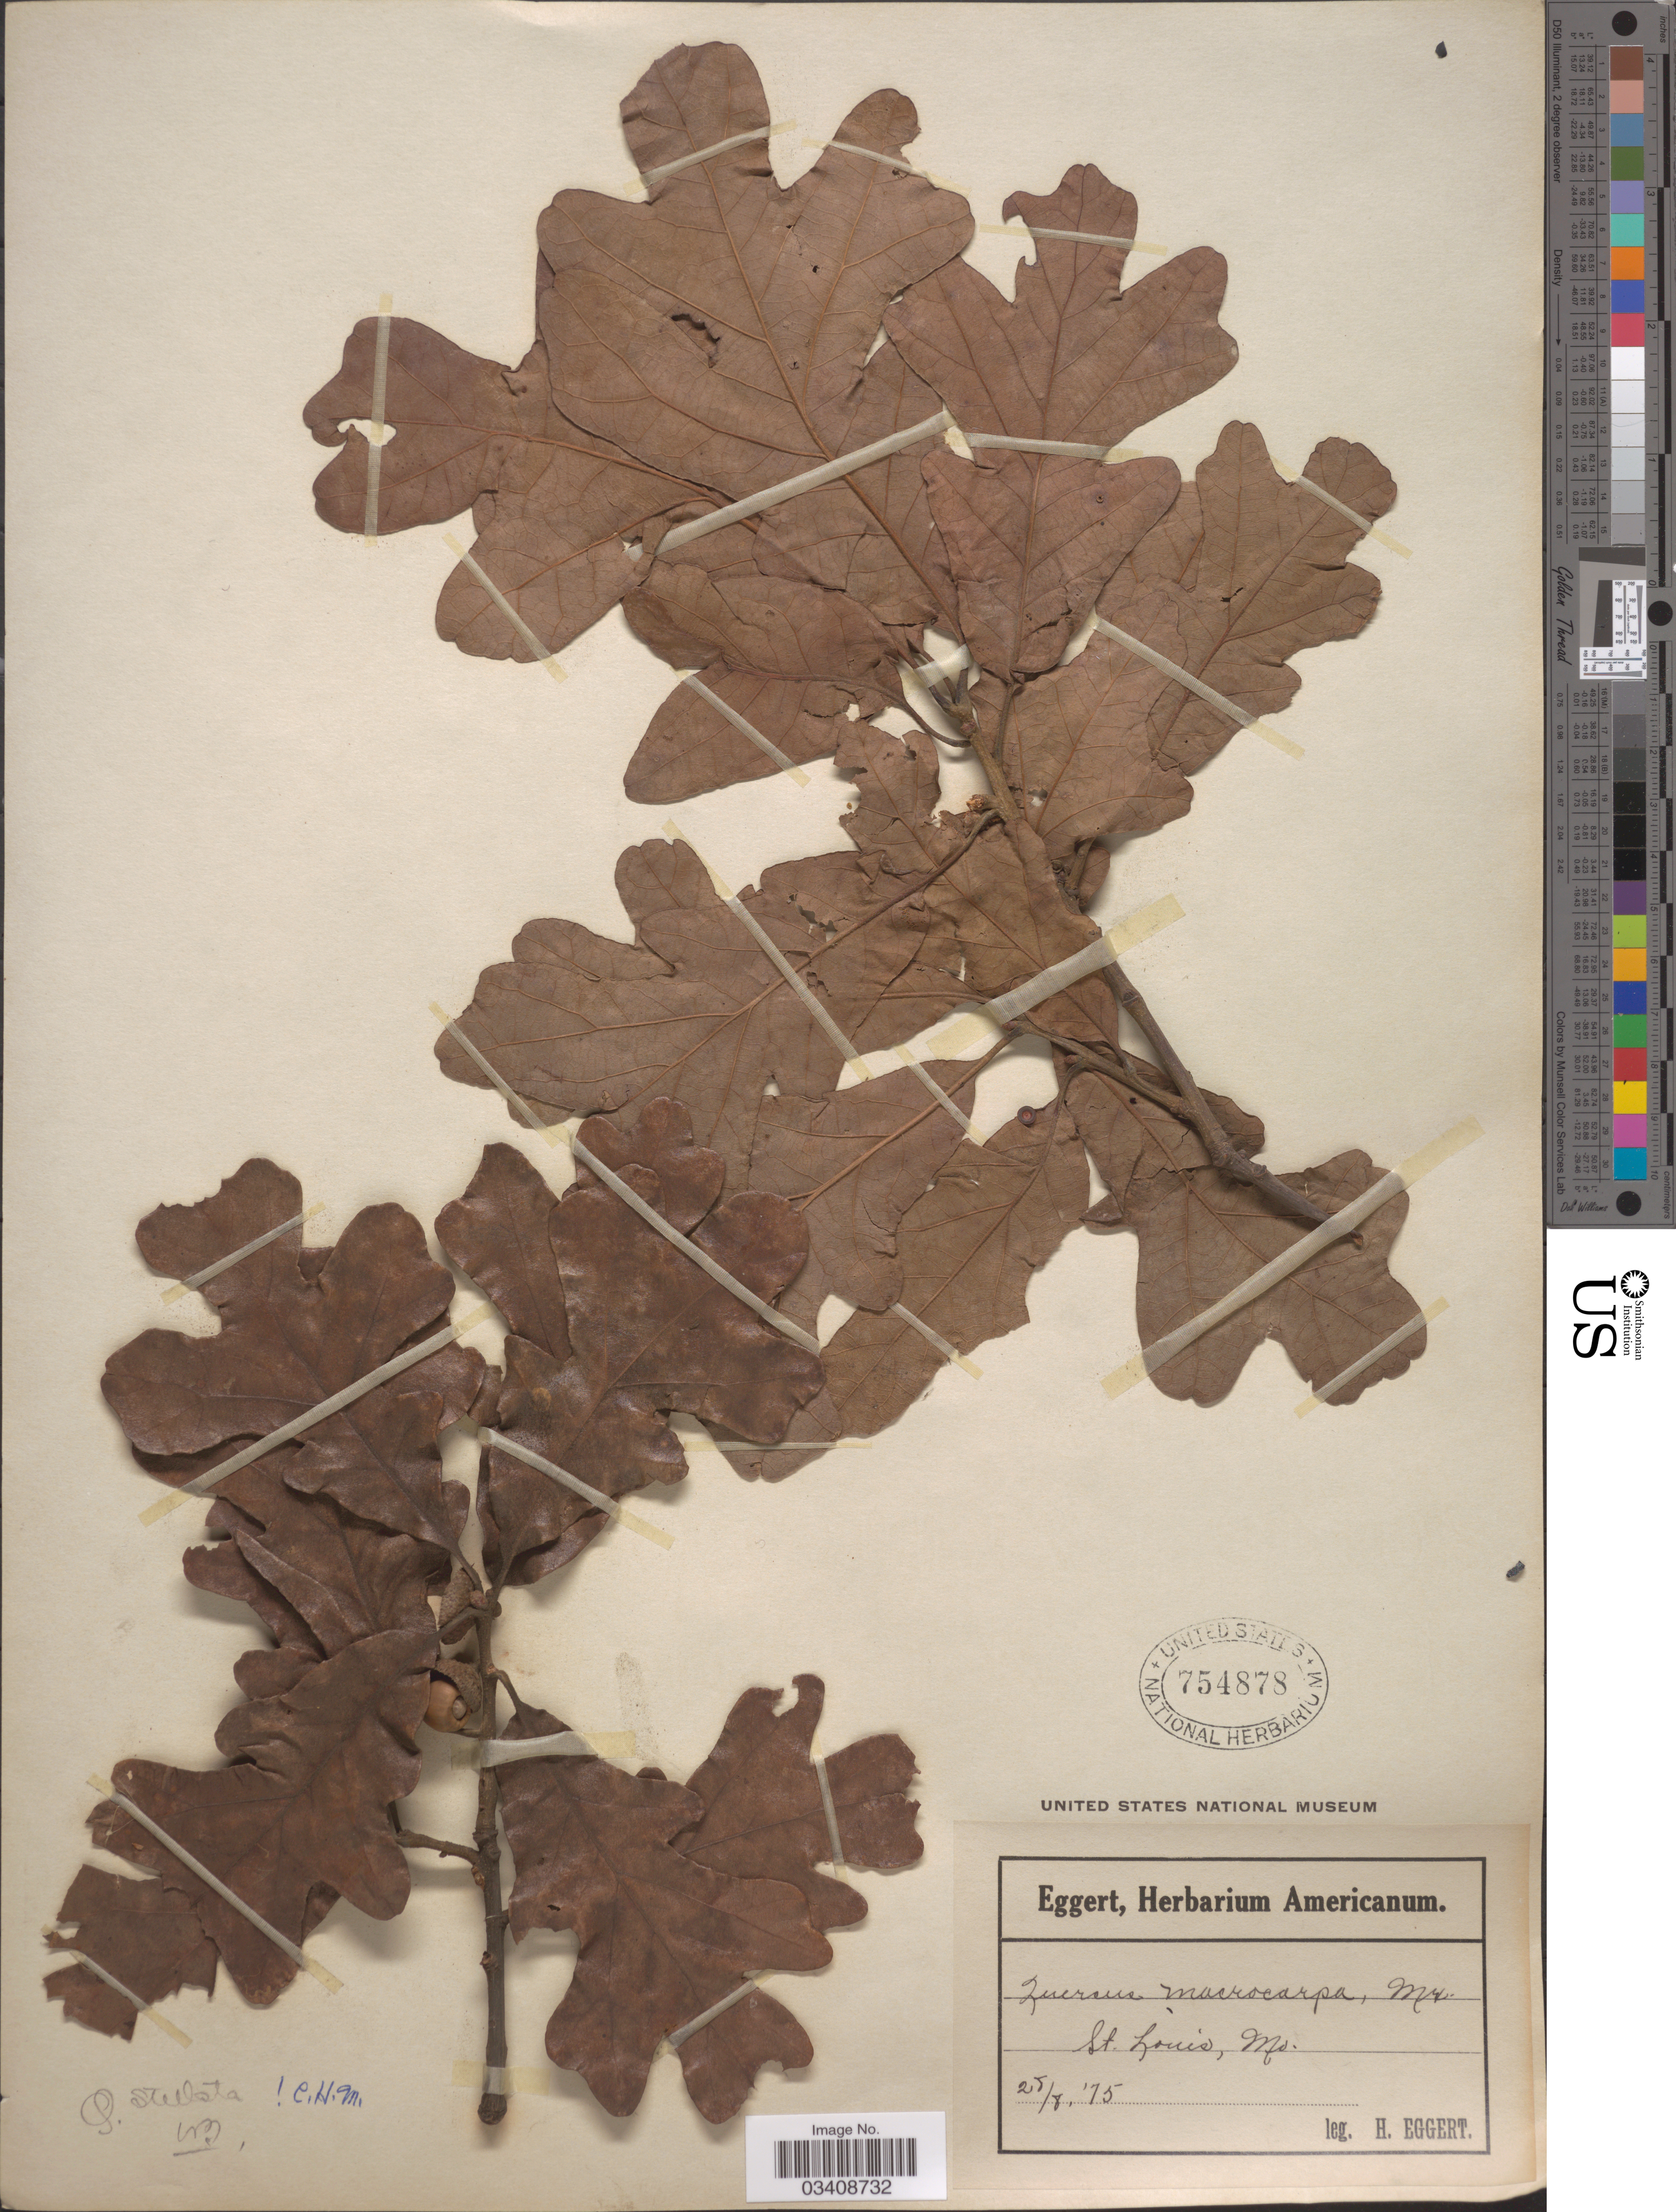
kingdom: Plantae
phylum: Tracheophyta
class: Magnoliopsida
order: Fagales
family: Fagaceae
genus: Quercus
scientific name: Quercus stellata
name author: Wangenh.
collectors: H. Eggert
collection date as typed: Transcribed d/m/y: 25/8/75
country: United States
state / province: Missouri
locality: St. Louis.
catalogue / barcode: US 754878